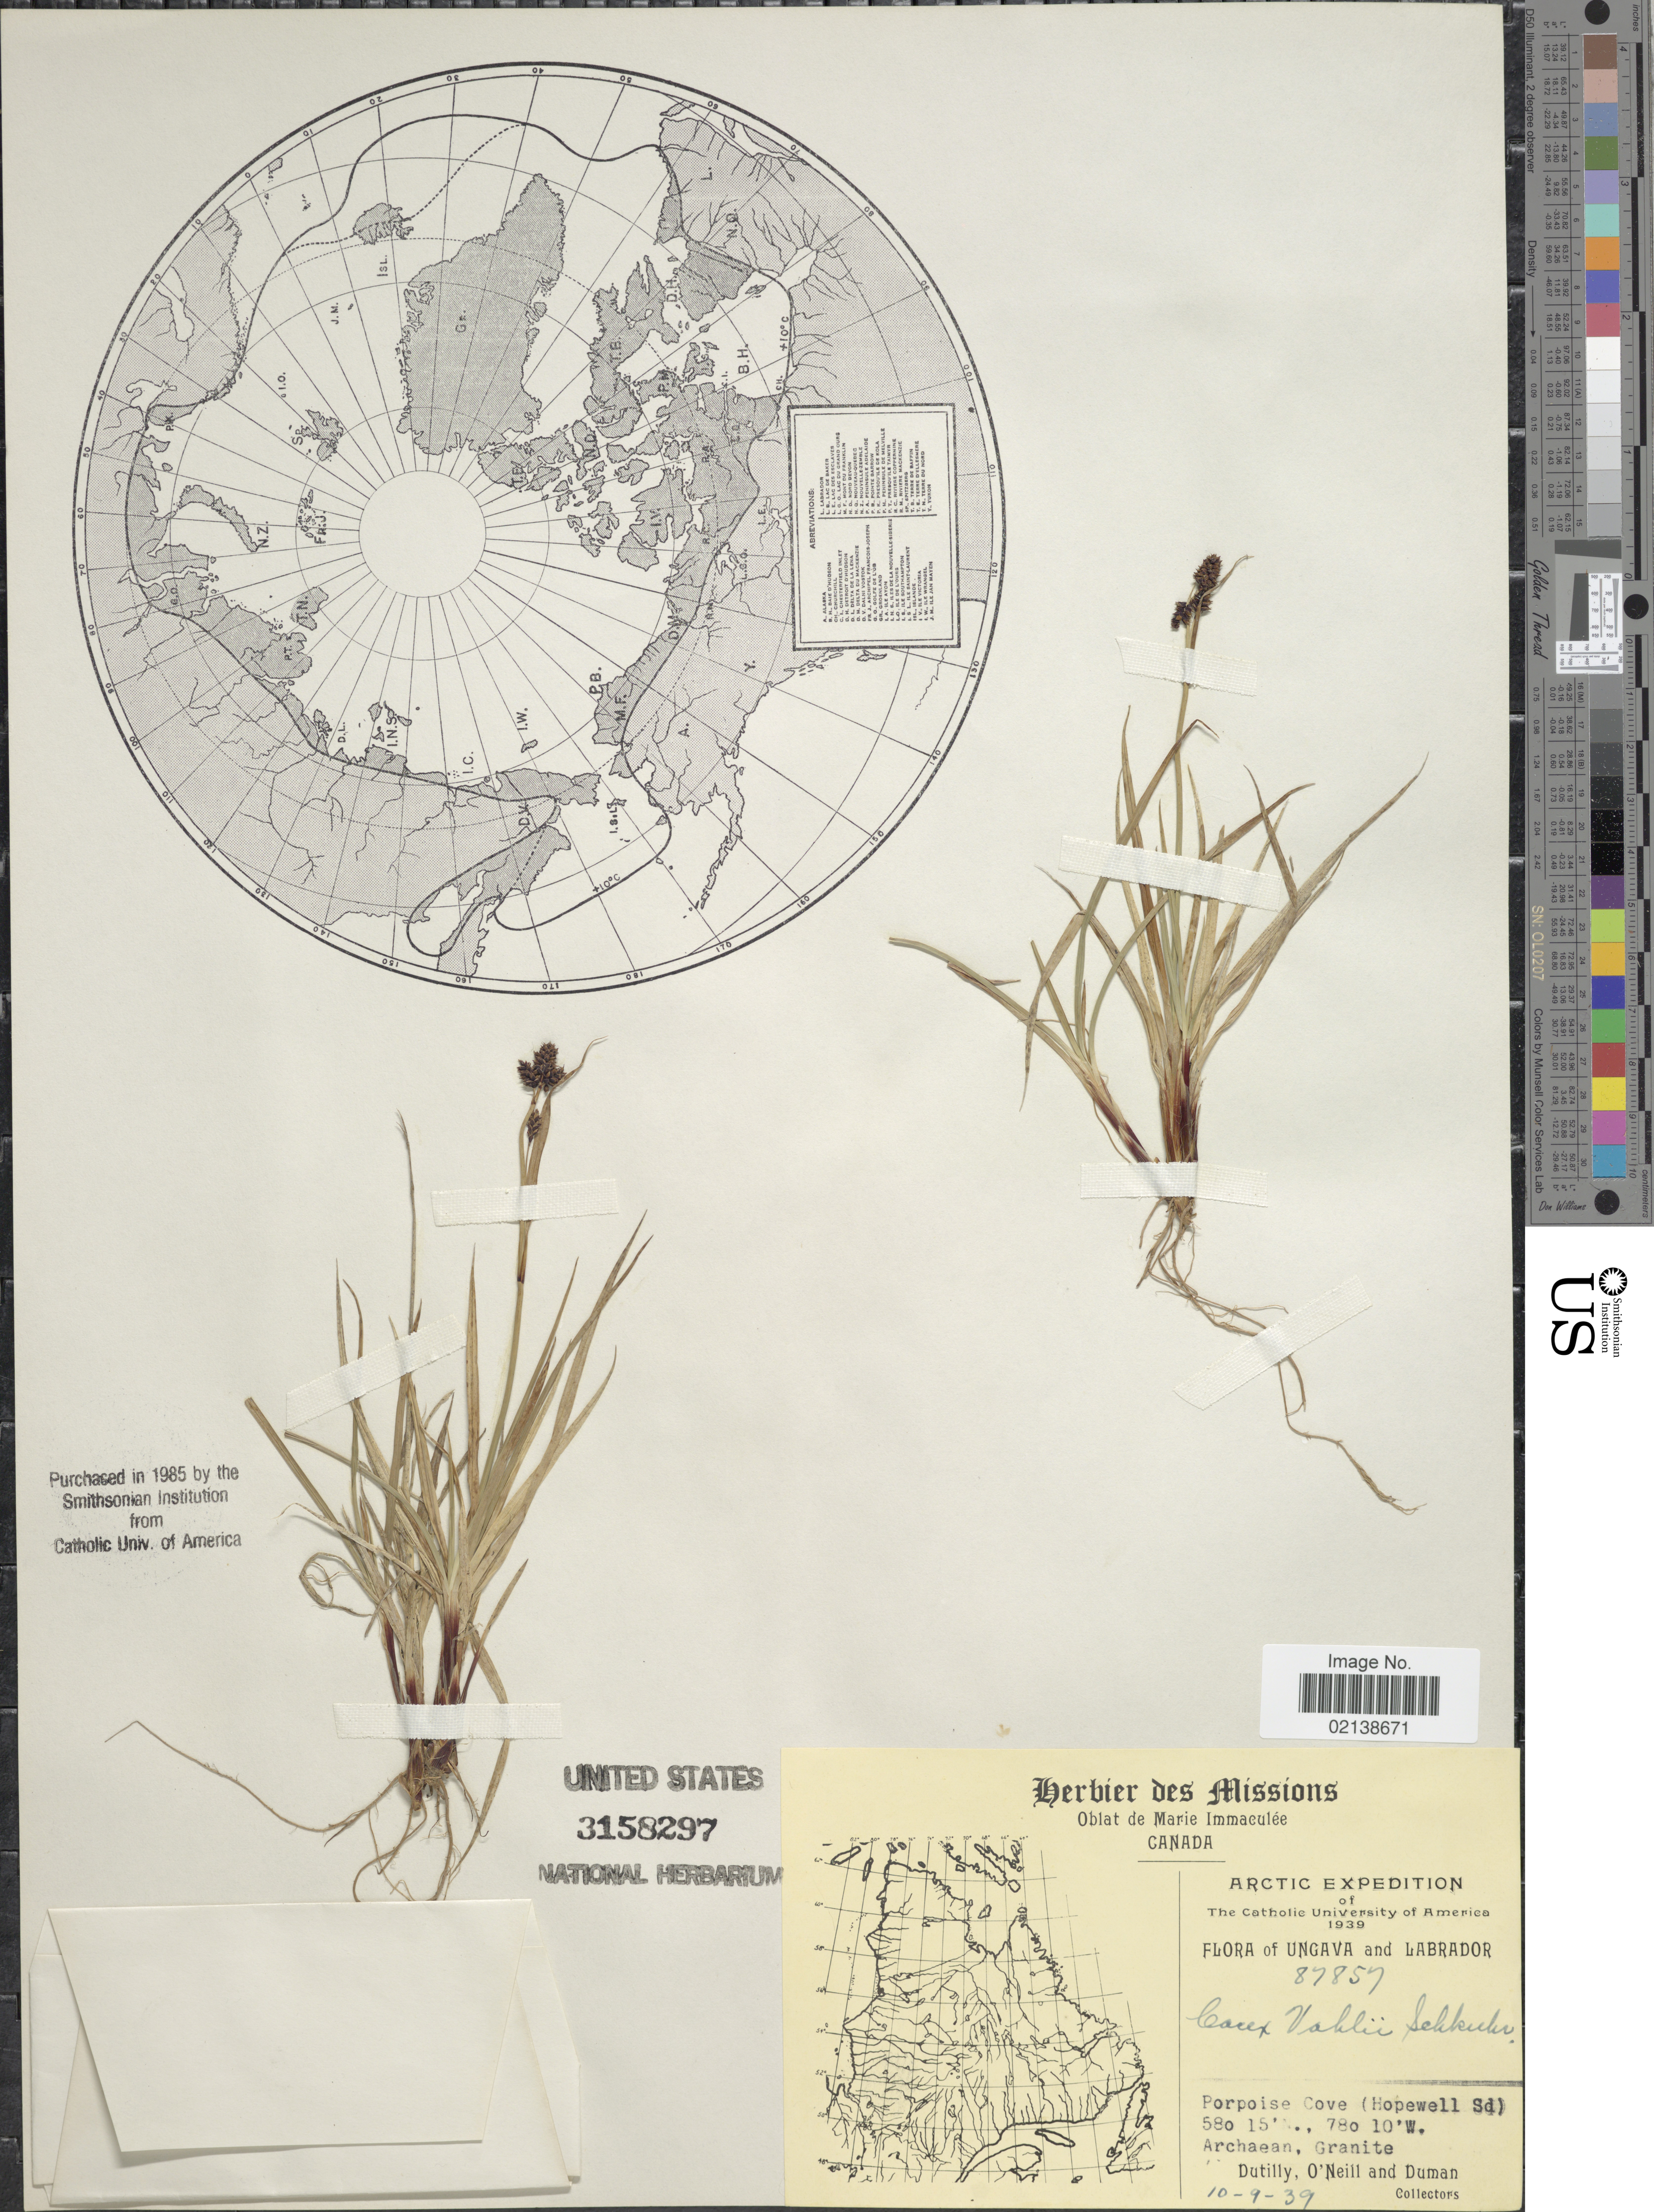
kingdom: Plantae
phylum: Tracheophyta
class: Liliopsida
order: Poales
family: Cyperaceae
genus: Carex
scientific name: Carex norvegica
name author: Retz.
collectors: -. Dutilly, O' Neill & -. Duman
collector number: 87857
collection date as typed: Transcribed d/m/y: 10/9/39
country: Canada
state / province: Newfoundland and Labrador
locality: Arctic, Ungava and Labrador, Porpoise Cove (Hopewell Sd)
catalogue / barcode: US 3158297